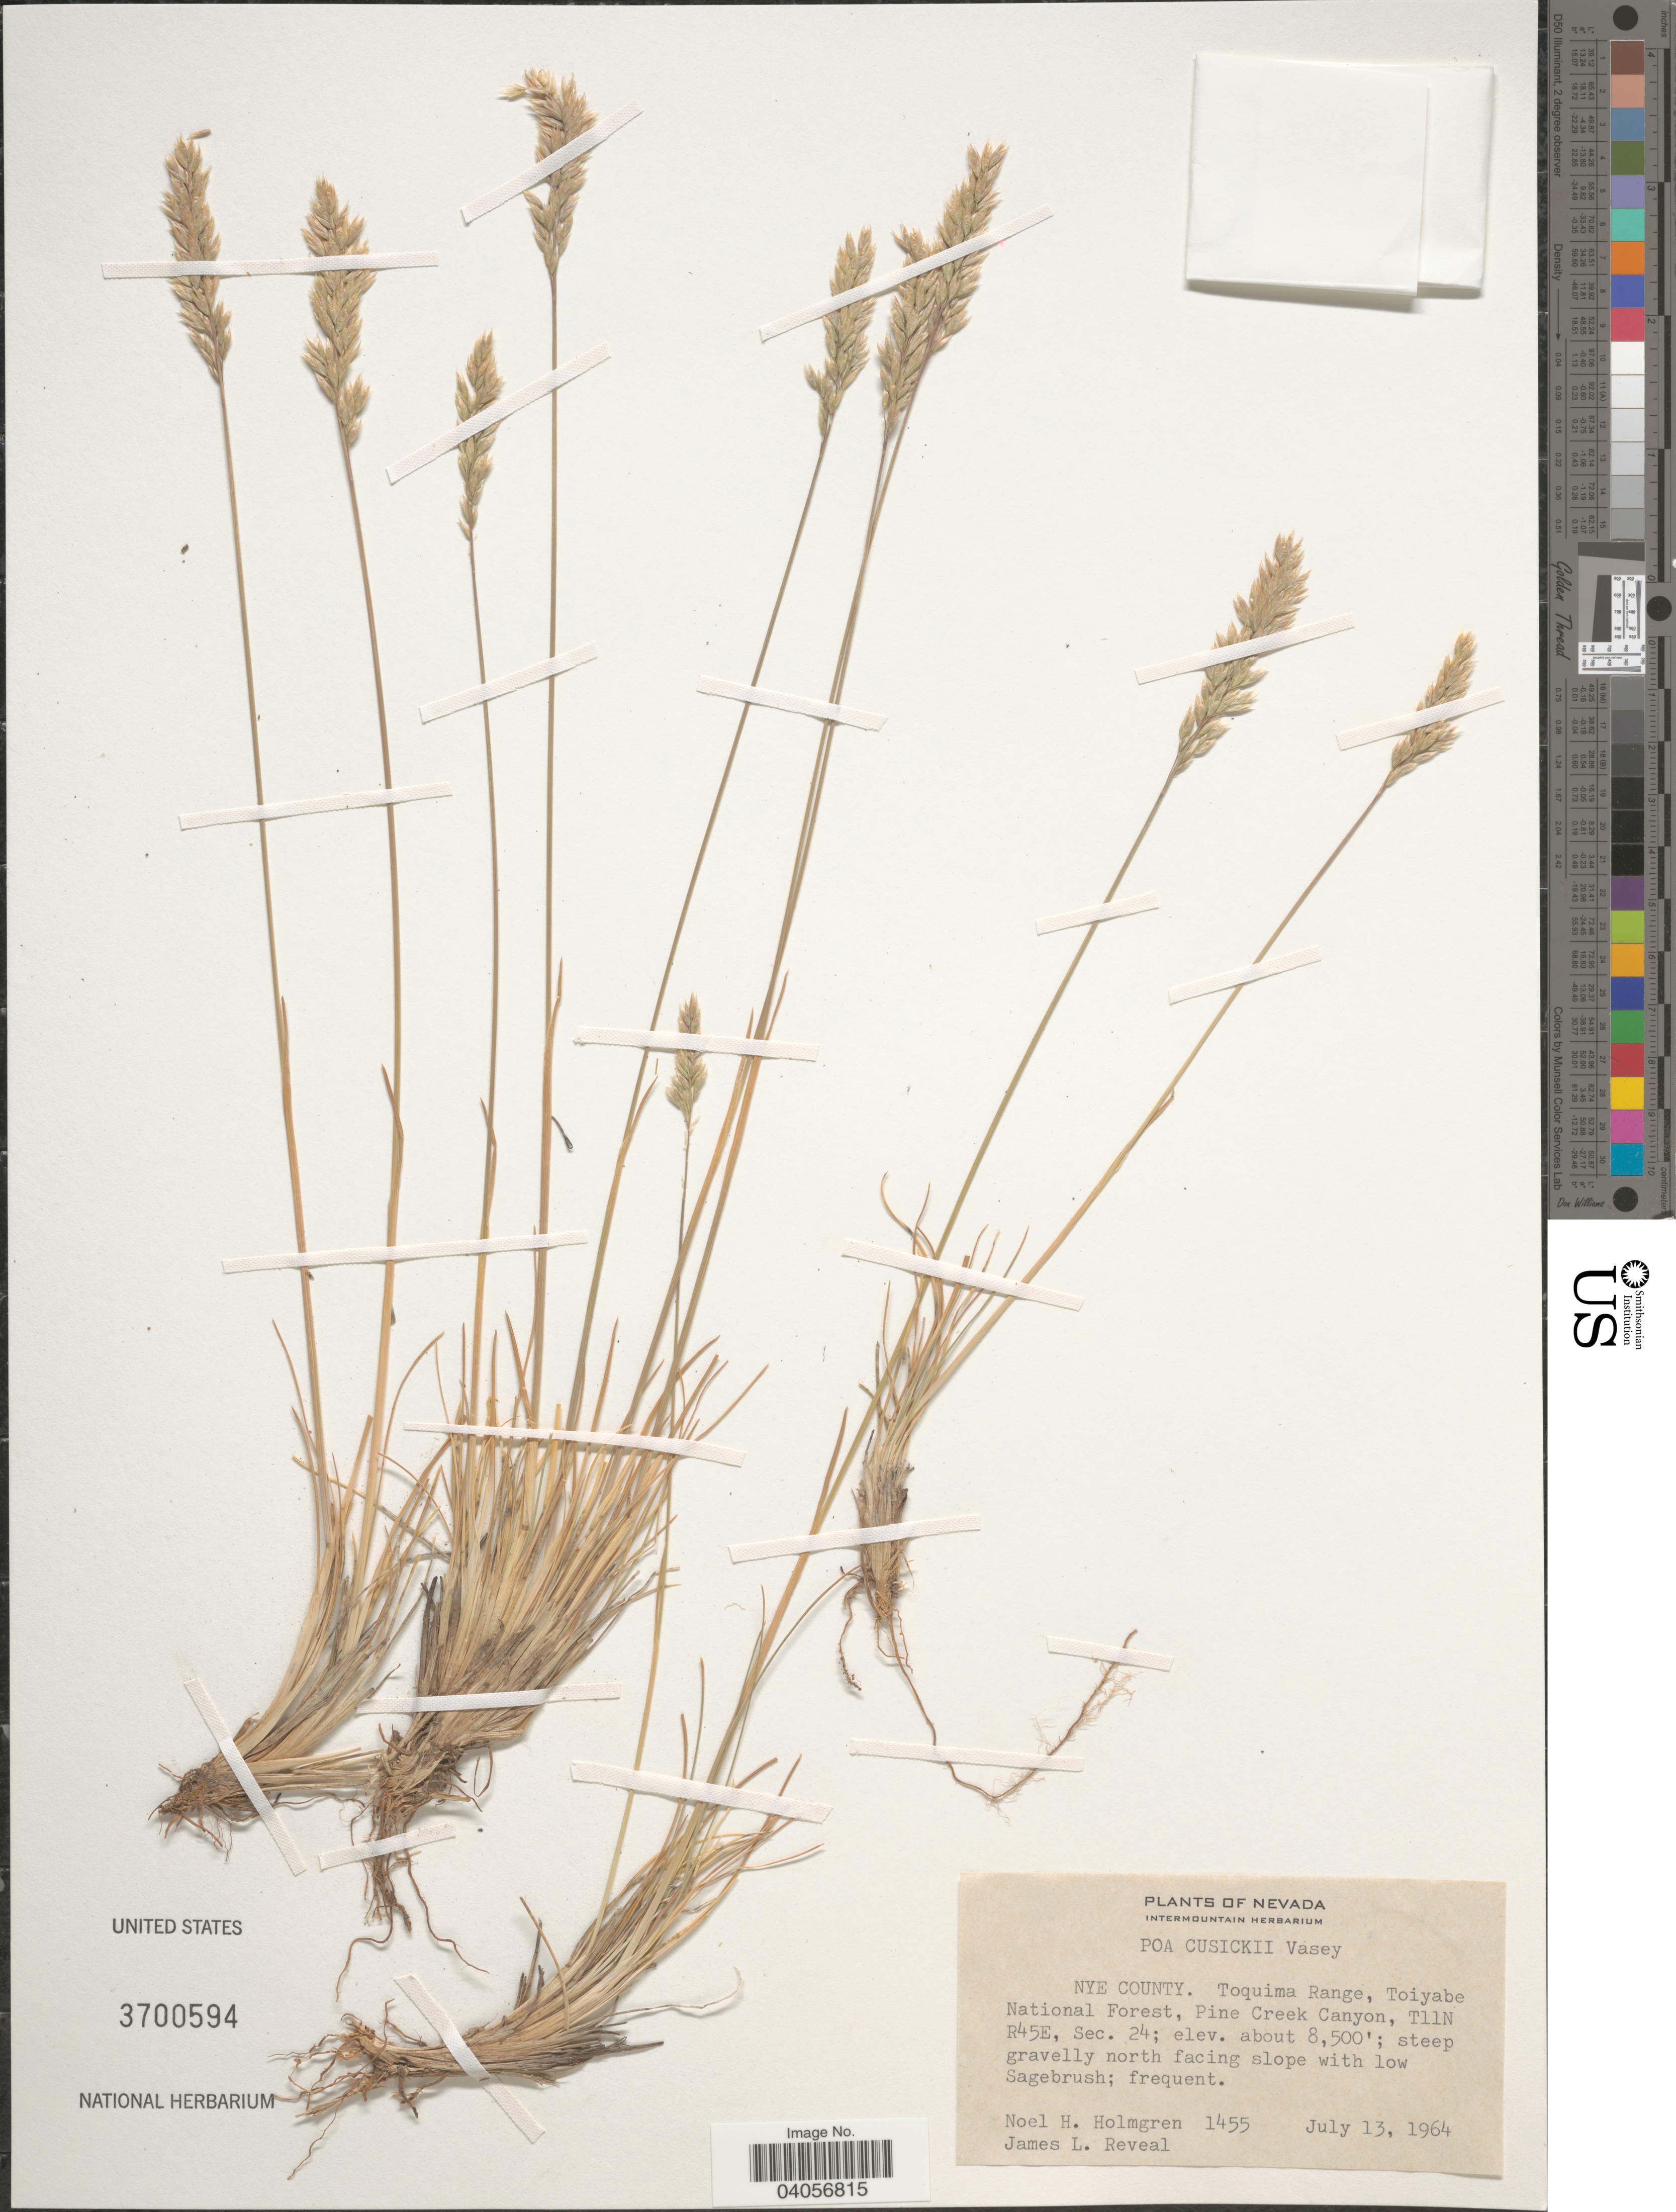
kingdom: Plantae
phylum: Tracheophyta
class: Liliopsida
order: Poales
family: Poaceae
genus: Poa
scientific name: Poa cusickii subsp. cusickii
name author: Vasey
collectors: N. H. Holmgren & J. L. Reveal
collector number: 1455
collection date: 1964-07-13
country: United States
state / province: Nevada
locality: Nye County. Toquima Range, Toiyabe National Forest, Pine Creek Canyon, T11N R45E, Sec. 24; steep gravelly north facing slope with low Sagebrush.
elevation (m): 2591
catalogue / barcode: US 3700594